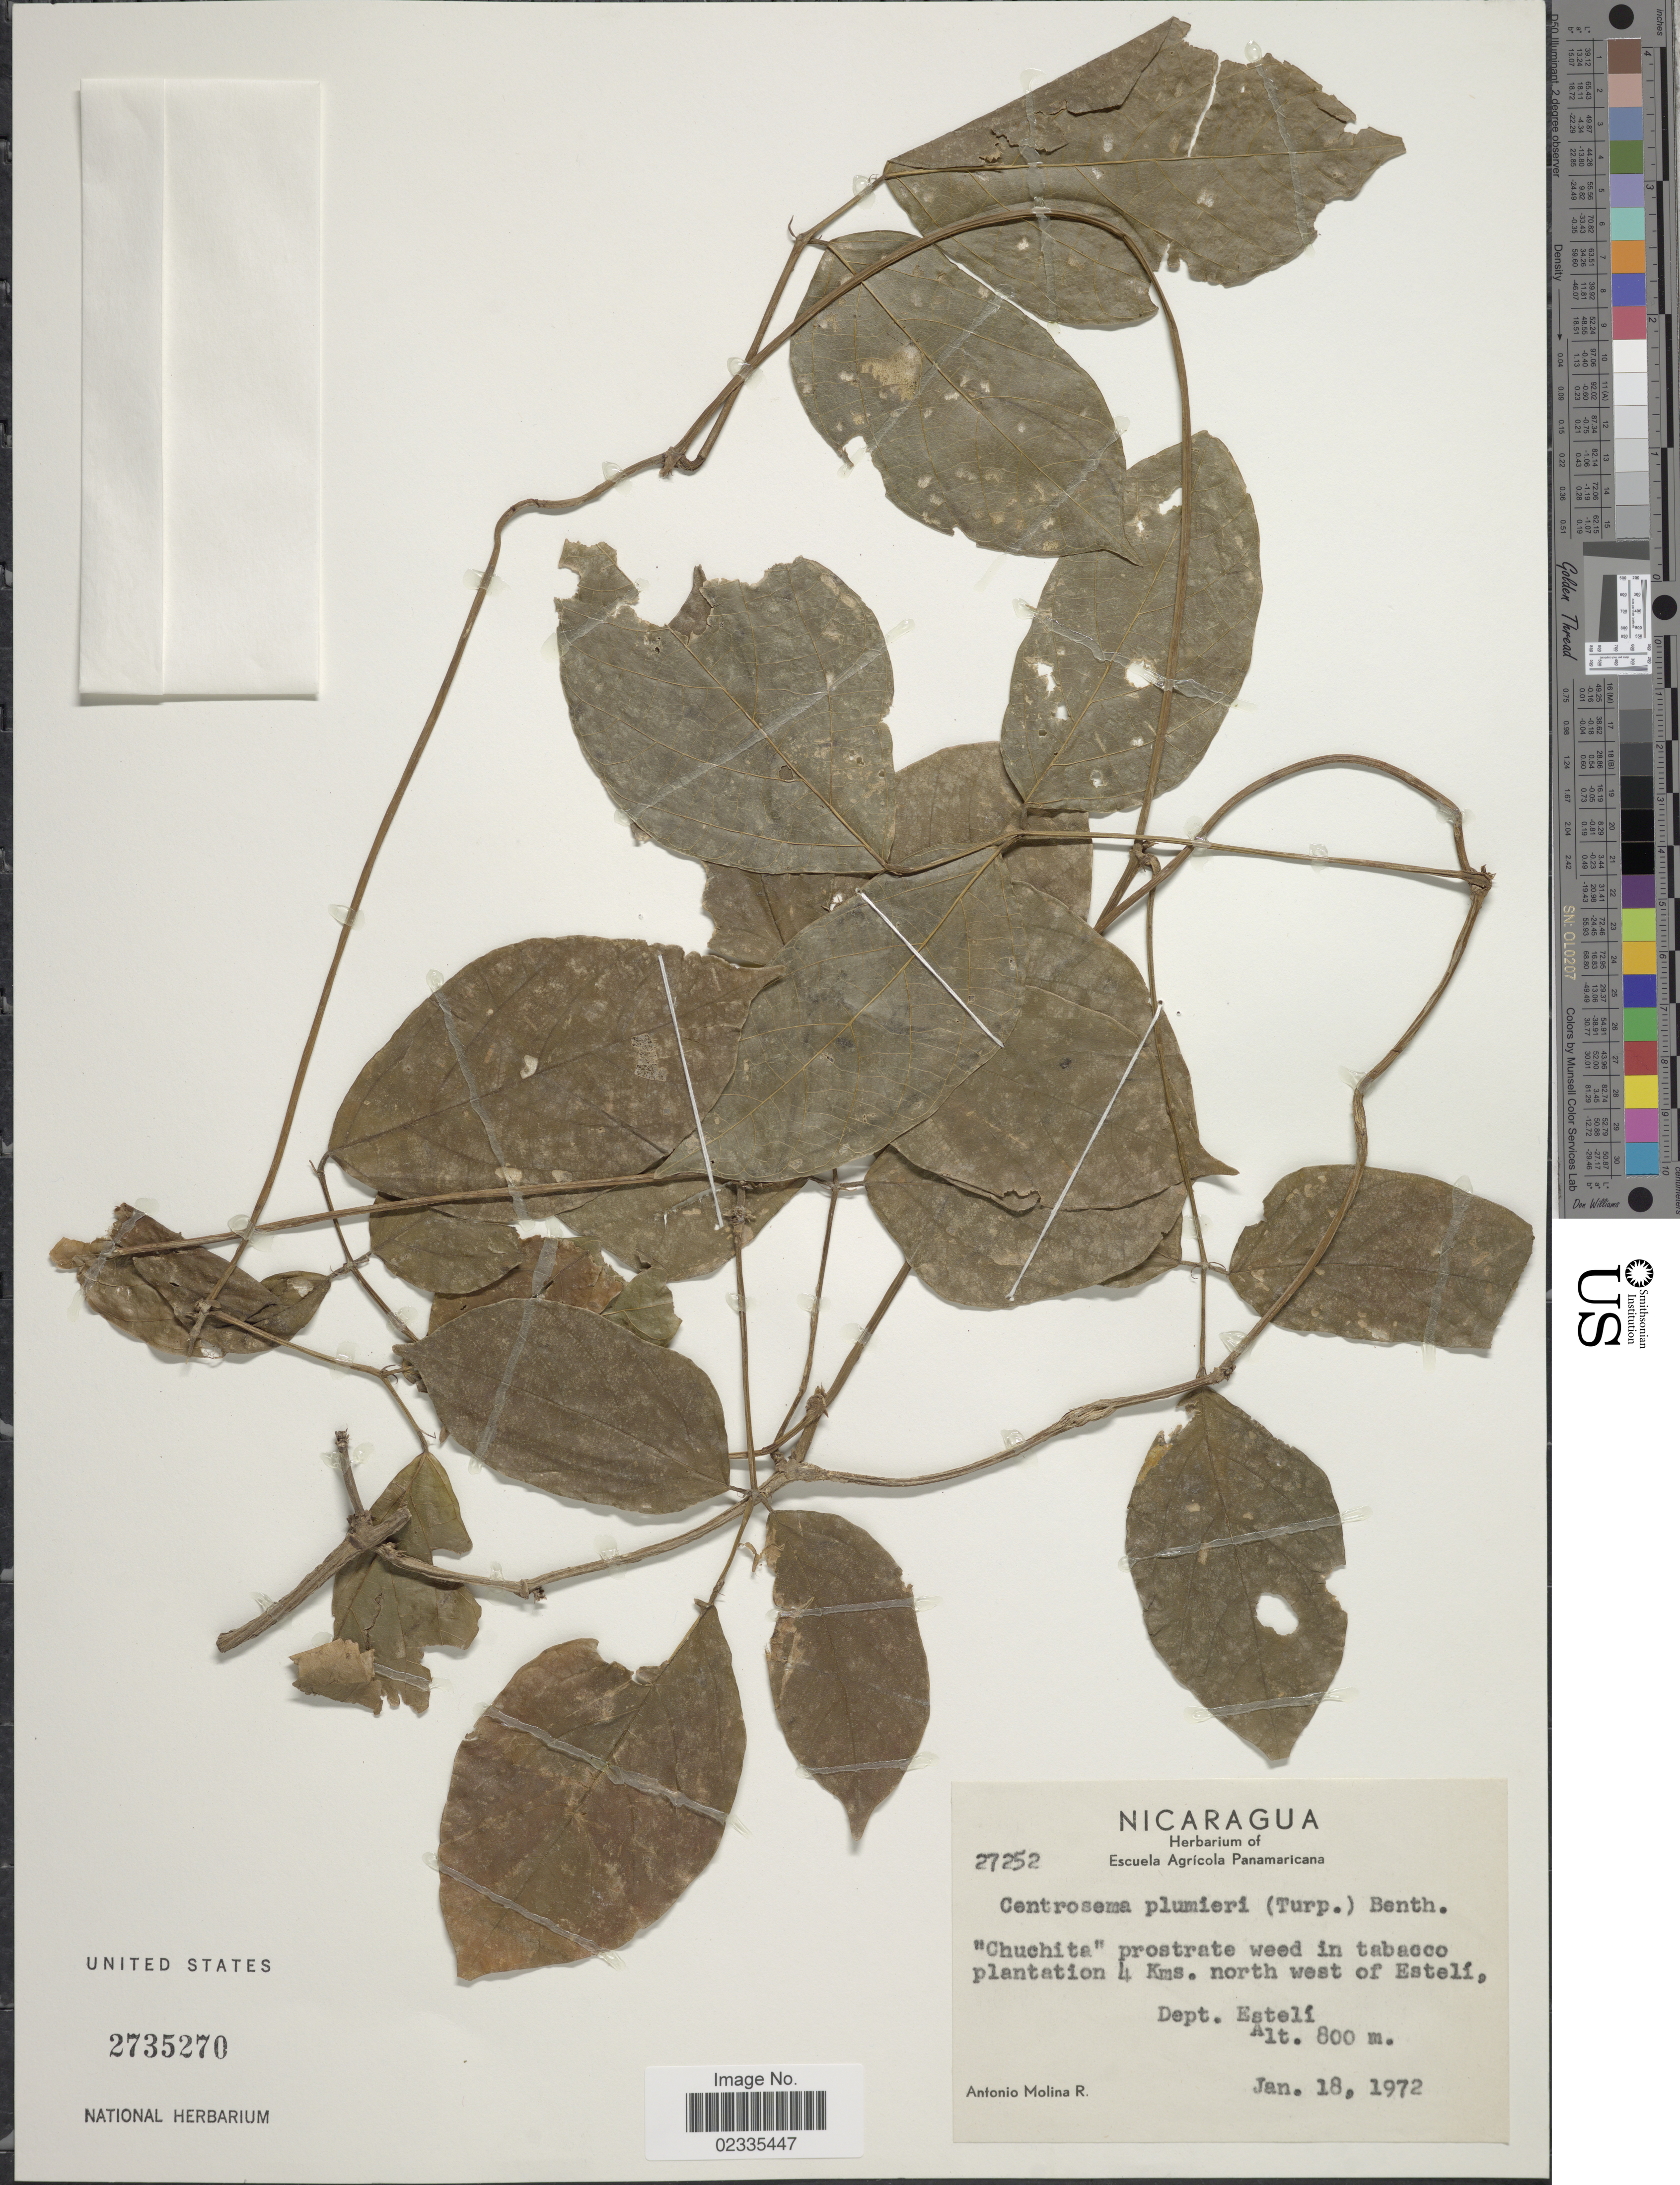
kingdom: Plantae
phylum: Tracheophyta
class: Magnoliopsida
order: Fabales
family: Fabaceae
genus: Centrosema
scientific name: Centrosema plumieri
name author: (Turpin ex Pers.) Benth.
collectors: A. Molina R.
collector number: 27252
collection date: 1972-01-18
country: Nicaragua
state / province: Esteli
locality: Tabacco plantation 4 Kms. northwest of Esteli, Dept. Esteli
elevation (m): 800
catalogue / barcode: US 2735270